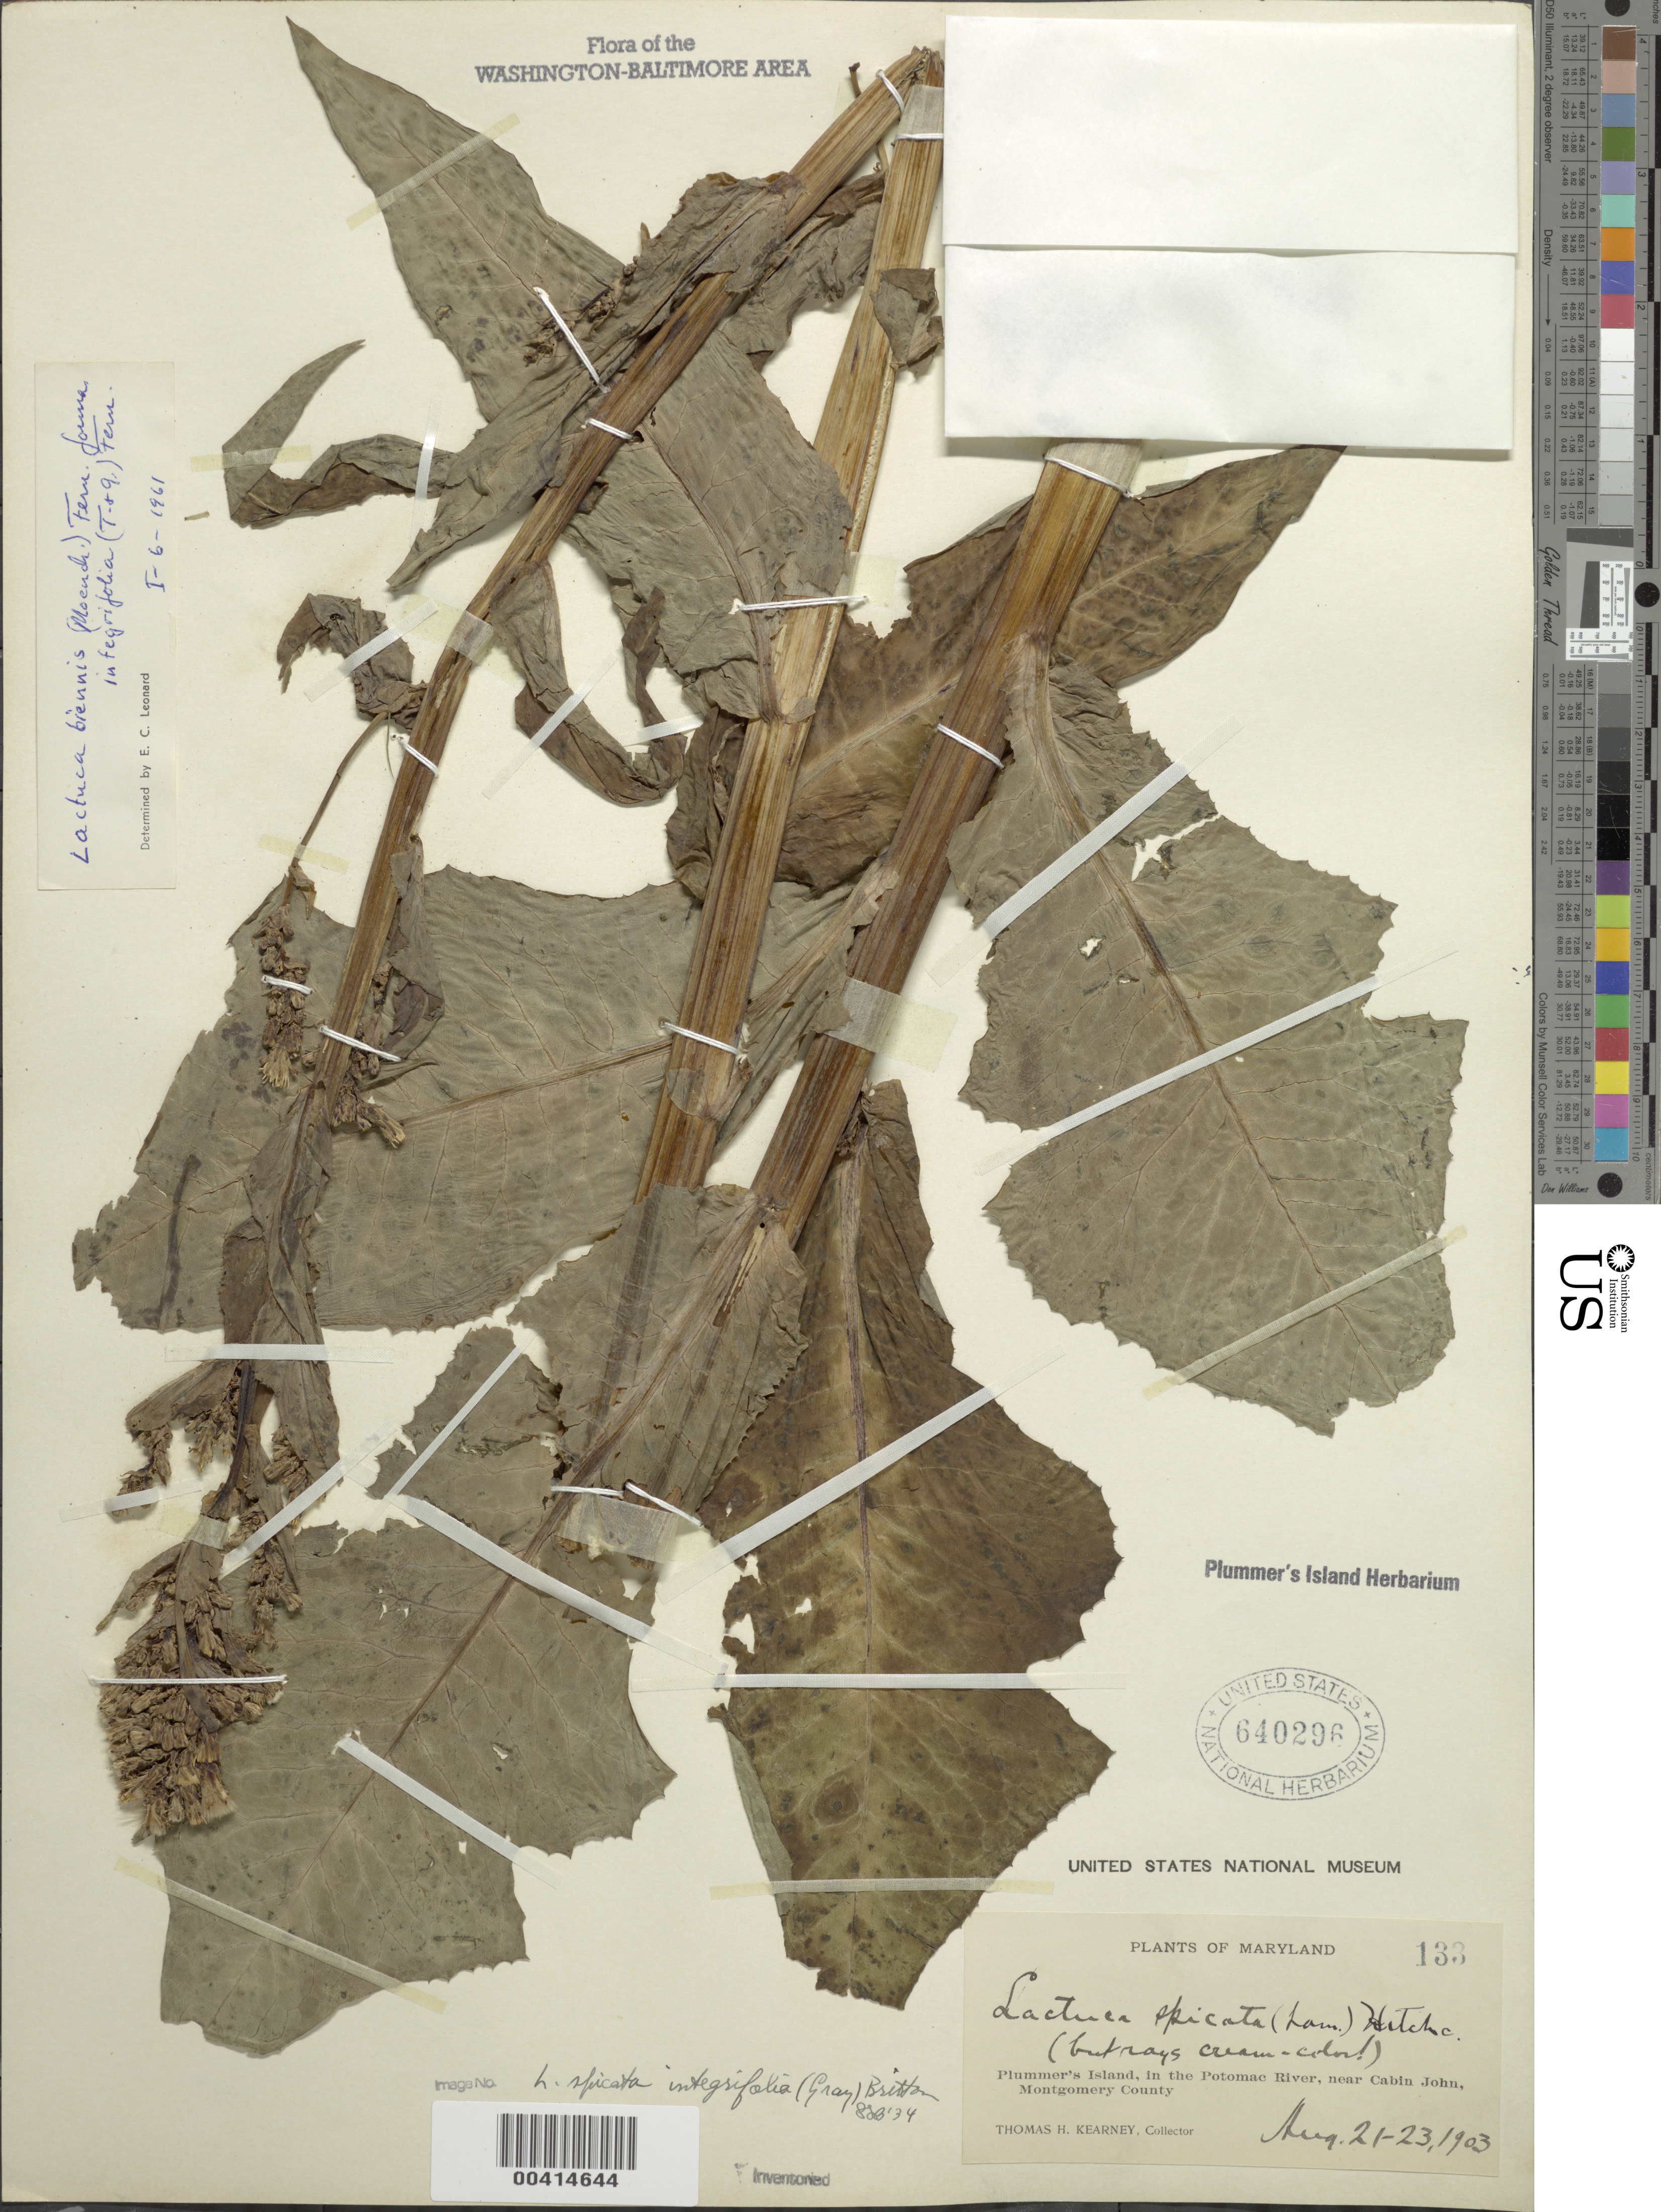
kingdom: Plantae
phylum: Tracheophyta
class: Magnoliopsida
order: Asterales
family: Asteraceae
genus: Lactuca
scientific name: Lactuca biennis f. integrifolia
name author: (Torr. & A. Gray) Fernald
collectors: T. H. Kearney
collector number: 133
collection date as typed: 21 Aug 1903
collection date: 1903-08-21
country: United States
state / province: Maryland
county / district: Montgomery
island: Plummers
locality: Plummer's Island C. & O. Canal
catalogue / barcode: US 640296